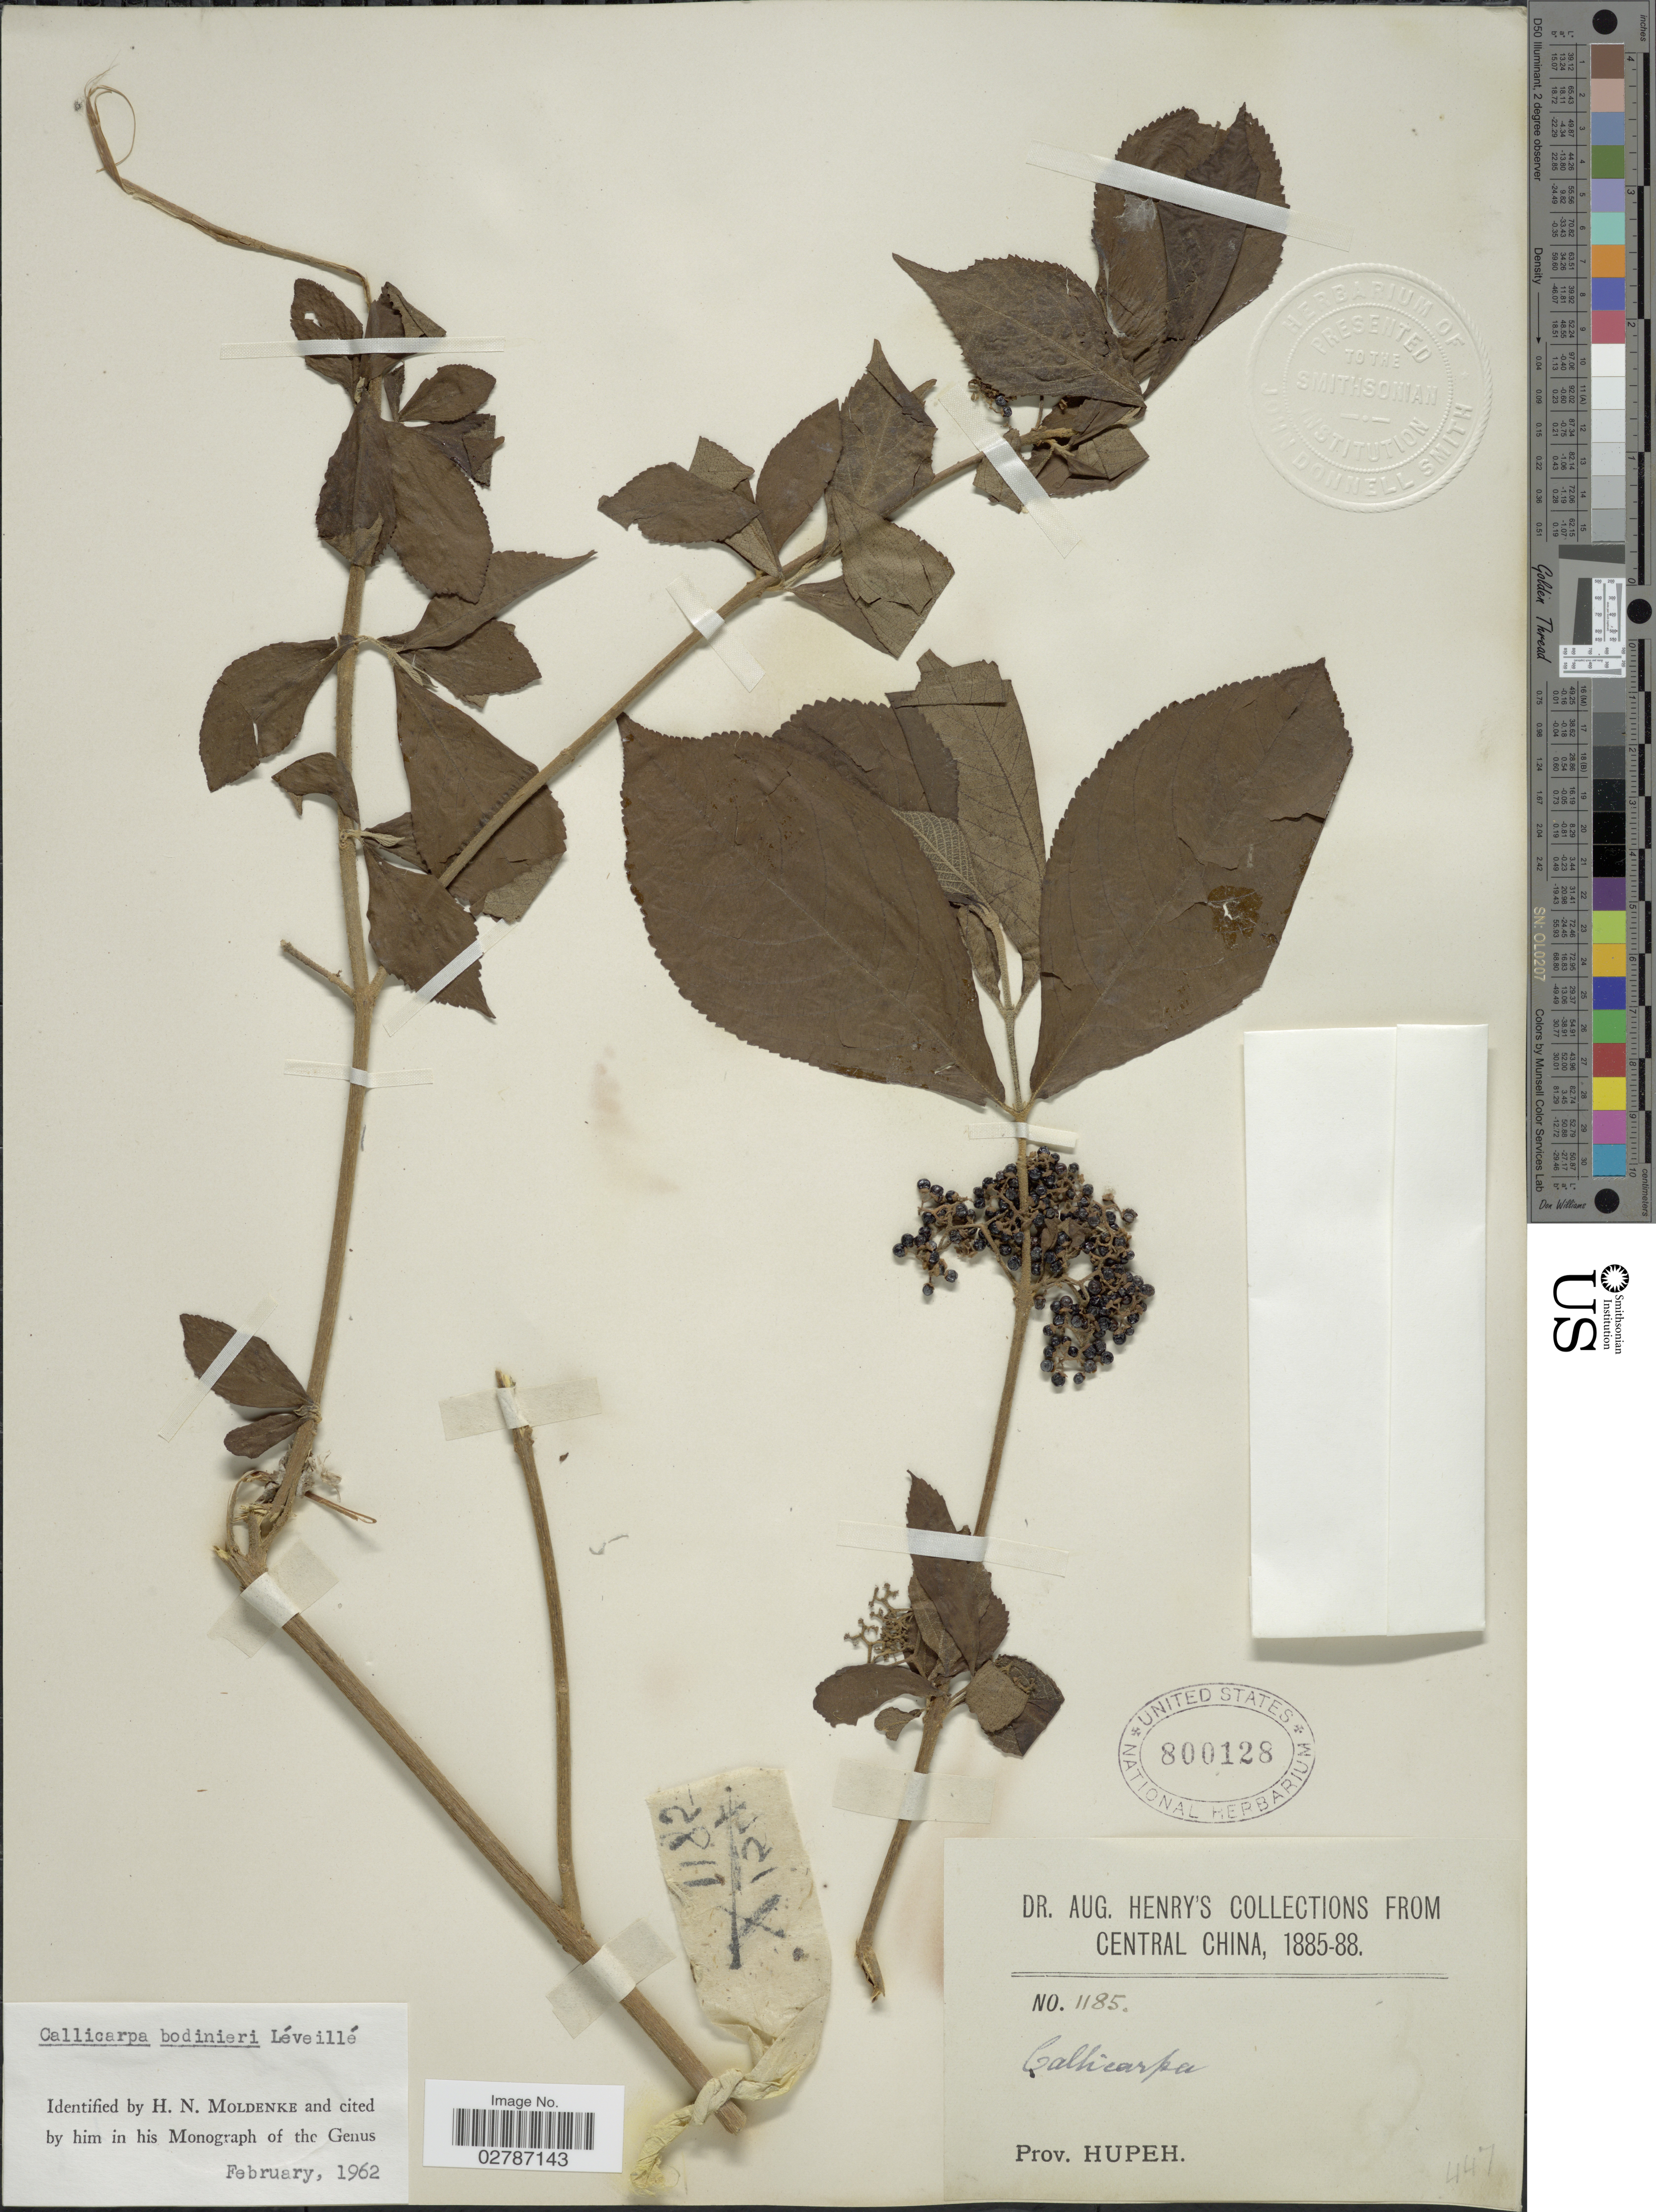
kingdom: Plantae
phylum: Tracheophyta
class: Magnoliopsida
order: Lamiales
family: Lamiaceae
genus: Callicarpa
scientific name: Callicarpa bodinieri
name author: H. Lév.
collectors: A. Henry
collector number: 1185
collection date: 1885/1888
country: China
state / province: Hubei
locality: Prov. Hupeh.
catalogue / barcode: US 800128